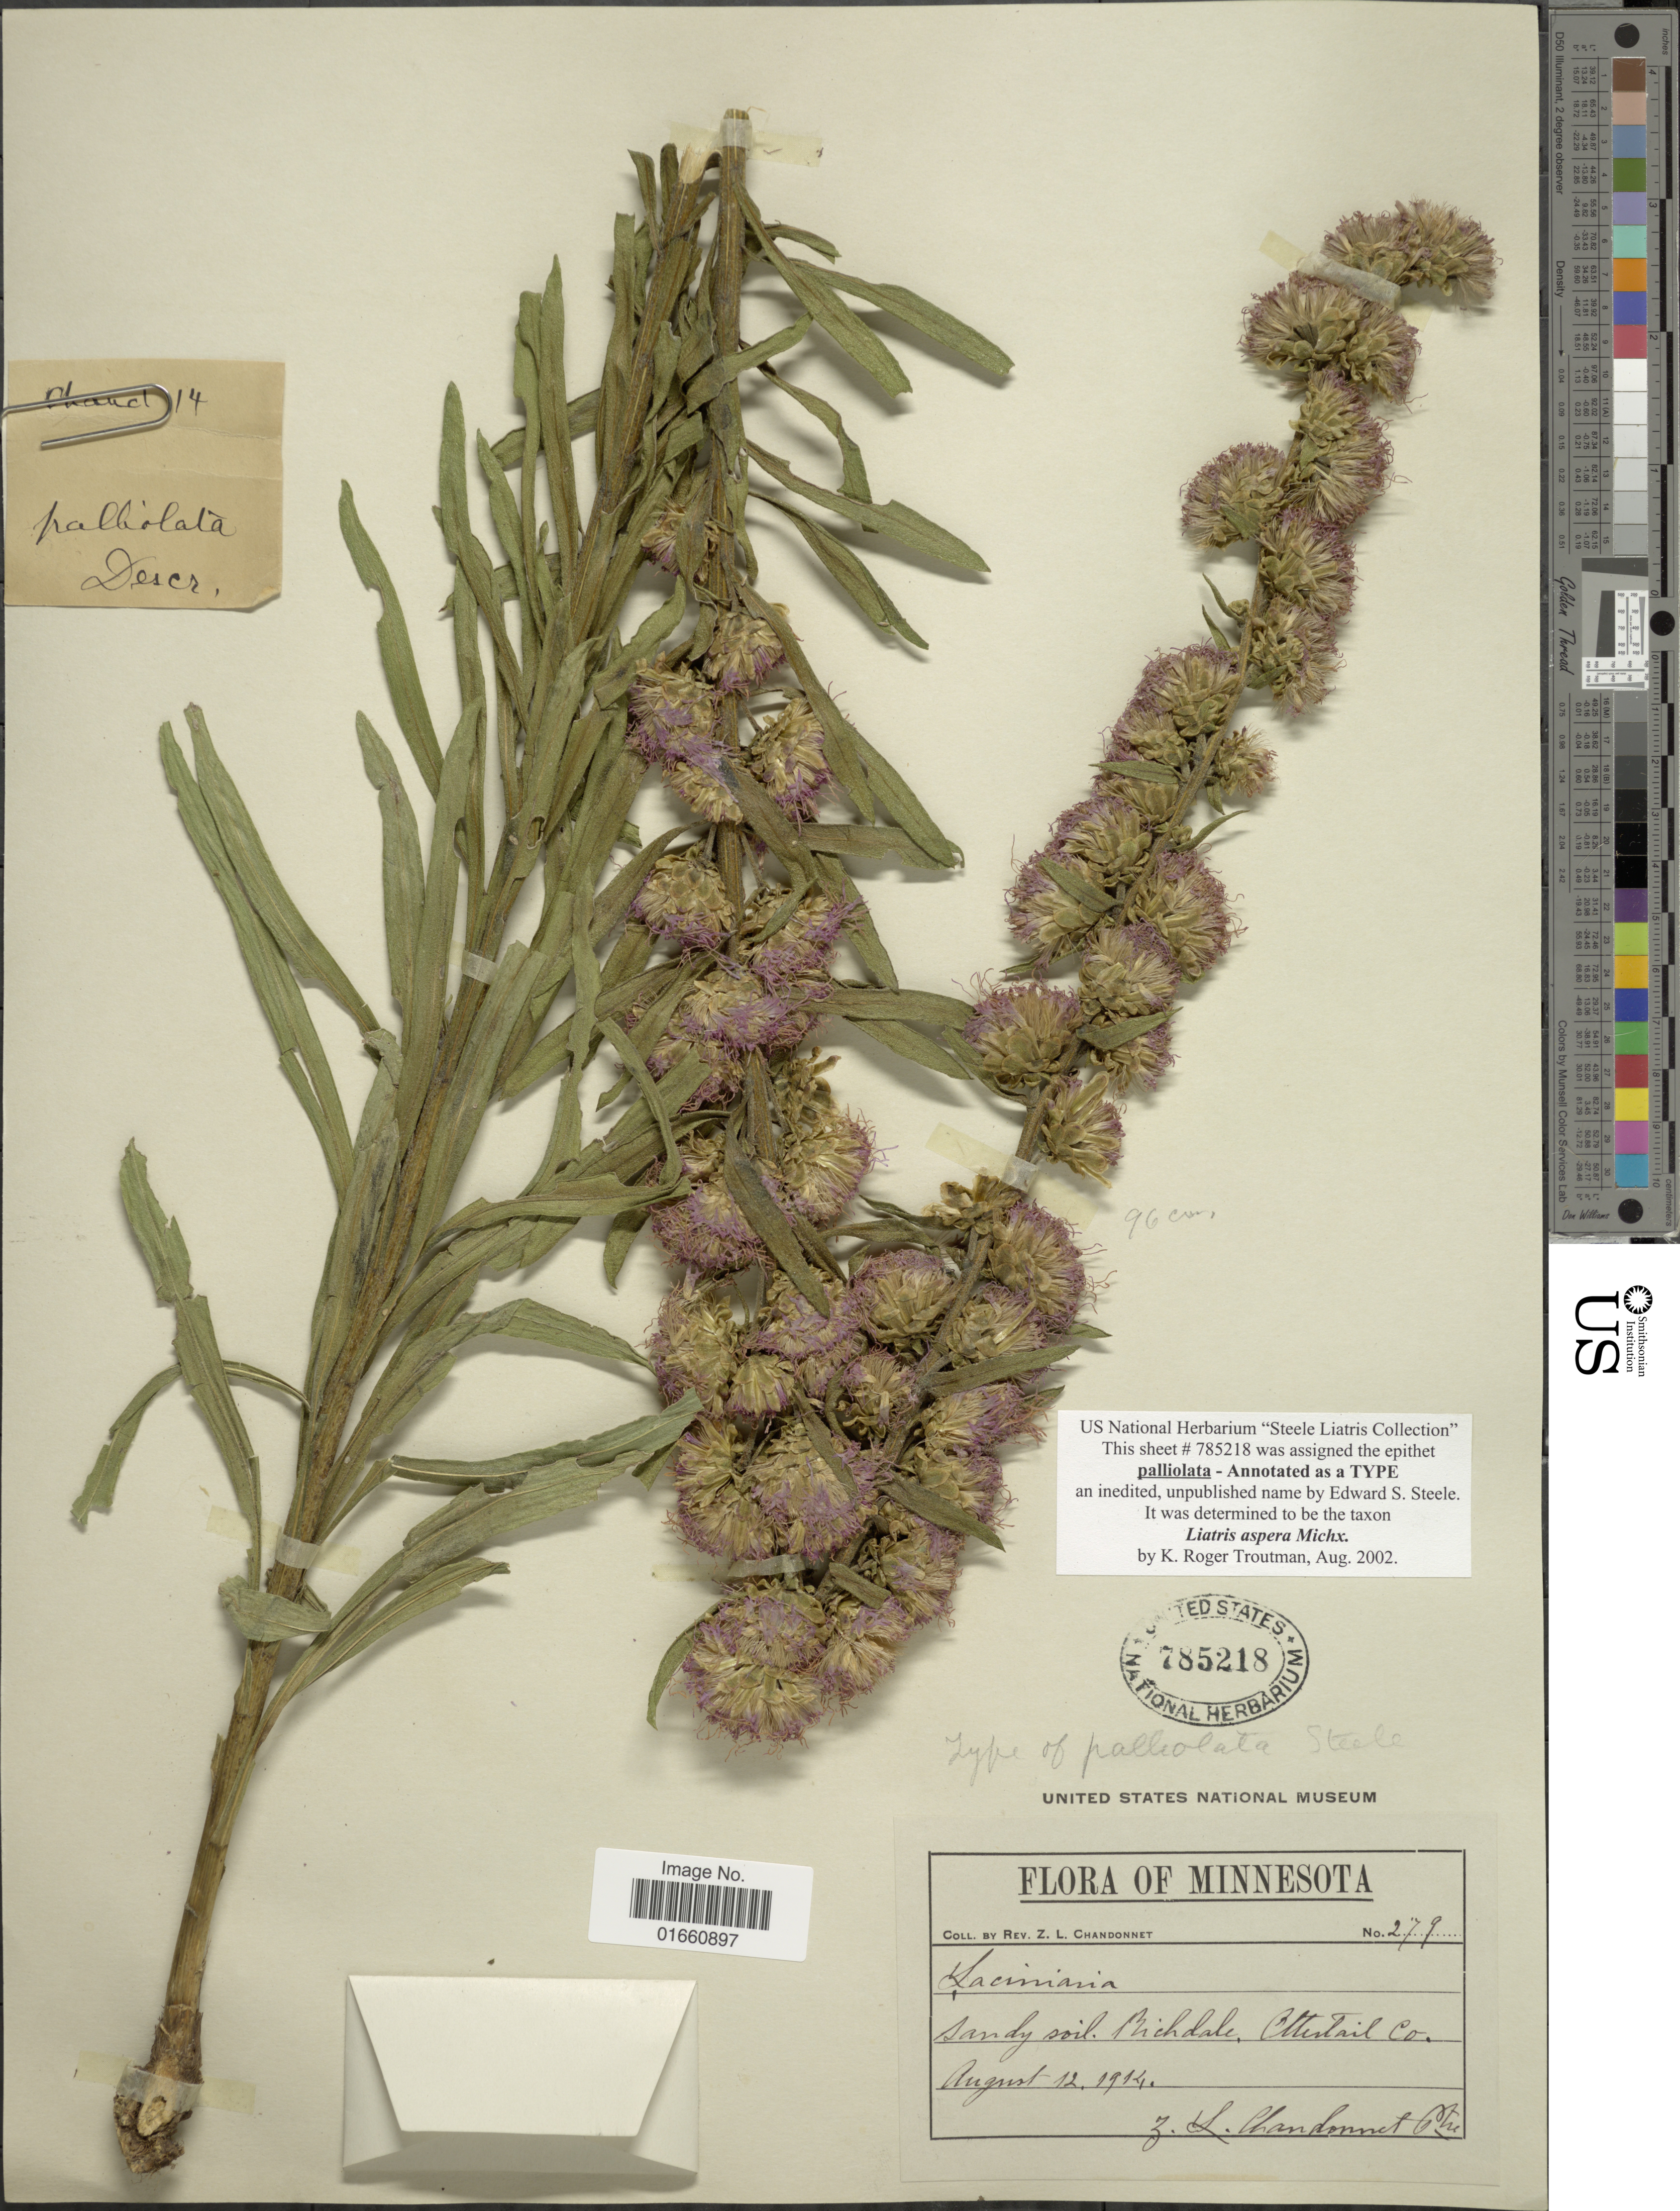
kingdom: Plantae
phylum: Tracheophyta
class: Magnoliopsida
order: Asterales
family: Asteraceae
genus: Liatris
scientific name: Liatris aspera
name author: Michx.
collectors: Z. Chandonnet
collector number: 279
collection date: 1914-08-12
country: United States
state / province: Minnesota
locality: Richdale, Otter Tail Co.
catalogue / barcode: US 785218